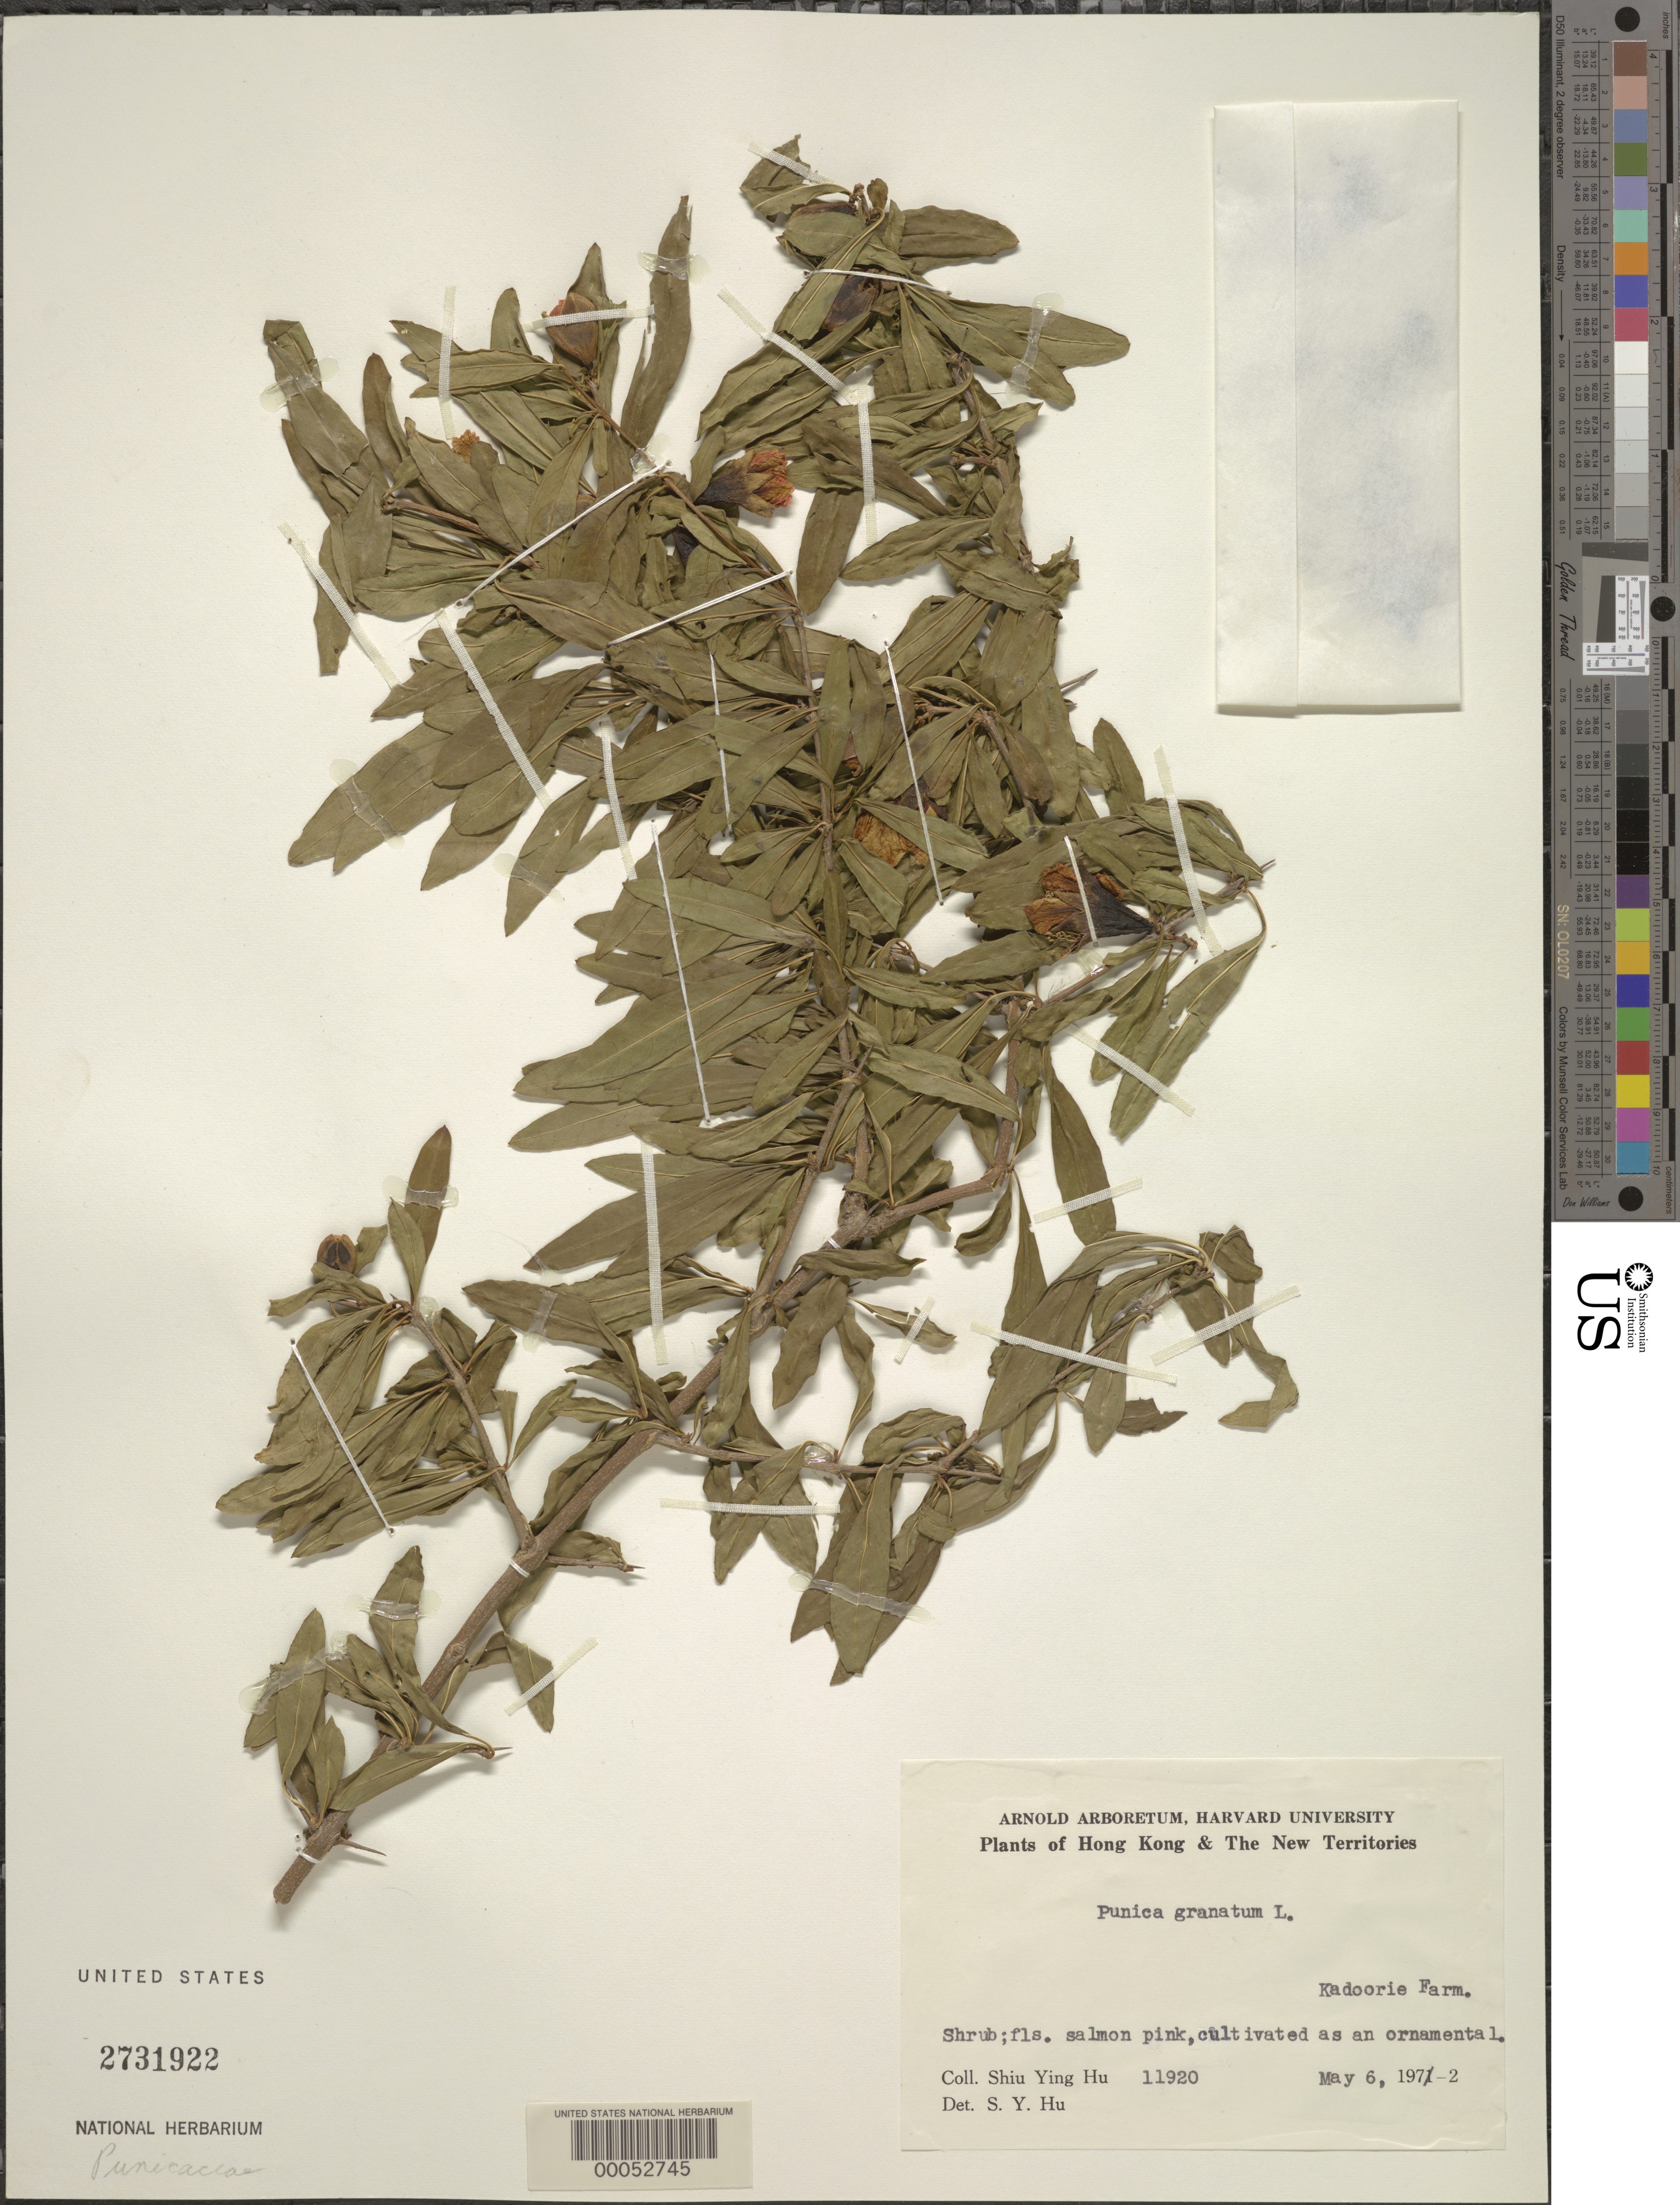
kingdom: Plantae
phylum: Tracheophyta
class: Magnoliopsida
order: Myrtales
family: Lythraceae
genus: Punica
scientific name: Punica granatum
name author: L.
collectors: S. Y. Hu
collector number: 11920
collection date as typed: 06 May 1972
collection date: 1972-05-06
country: China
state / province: Hong Kong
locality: Kadoorie farm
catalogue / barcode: US 2731922